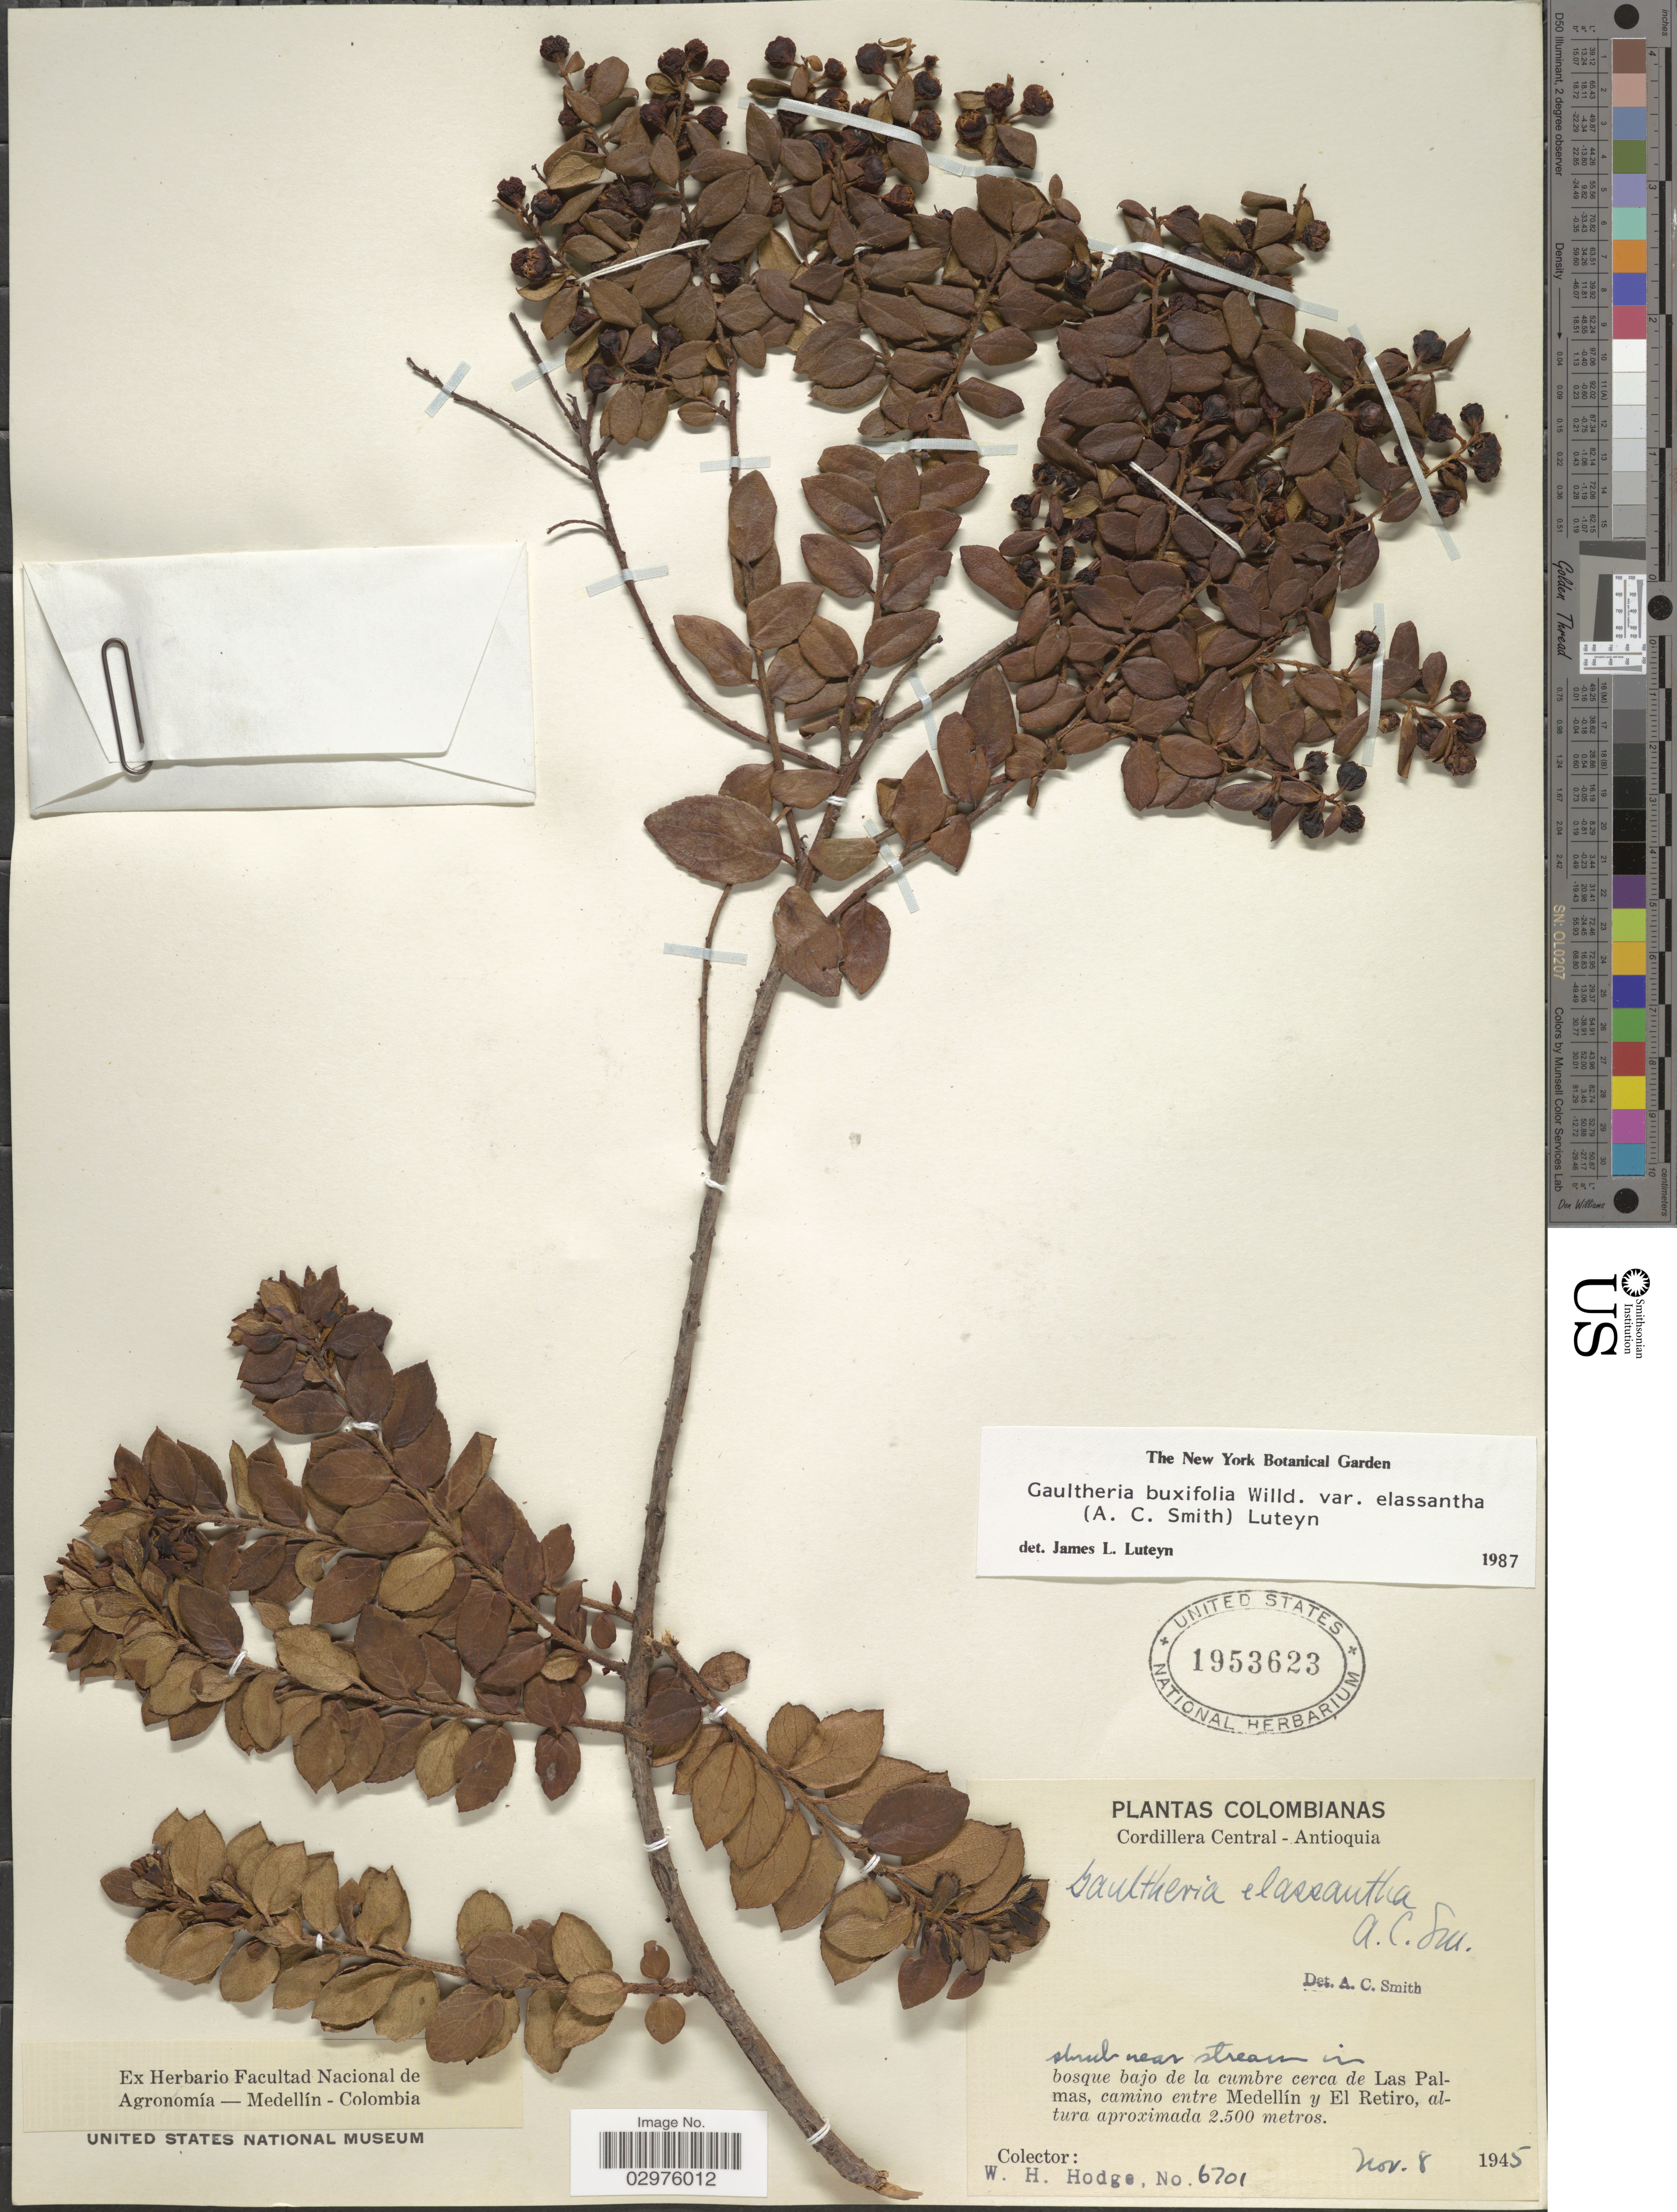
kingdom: Plantae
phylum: Tracheophyta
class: Magnoliopsida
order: Ericales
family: Ericaceae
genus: Gaultheria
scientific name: Gaultheria buxifolia var. elassantha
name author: (A.C. Sm.) Luteyn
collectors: W. Hodge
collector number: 6701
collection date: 1945-11-08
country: Colombia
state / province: Antioquia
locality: Cordillera Central - Antioquia. Shrub near stream in bosque bajo de la cumbre cerca de Las Palmas, camino entre Medellín y El Retiro.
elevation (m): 2500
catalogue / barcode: US 1953623